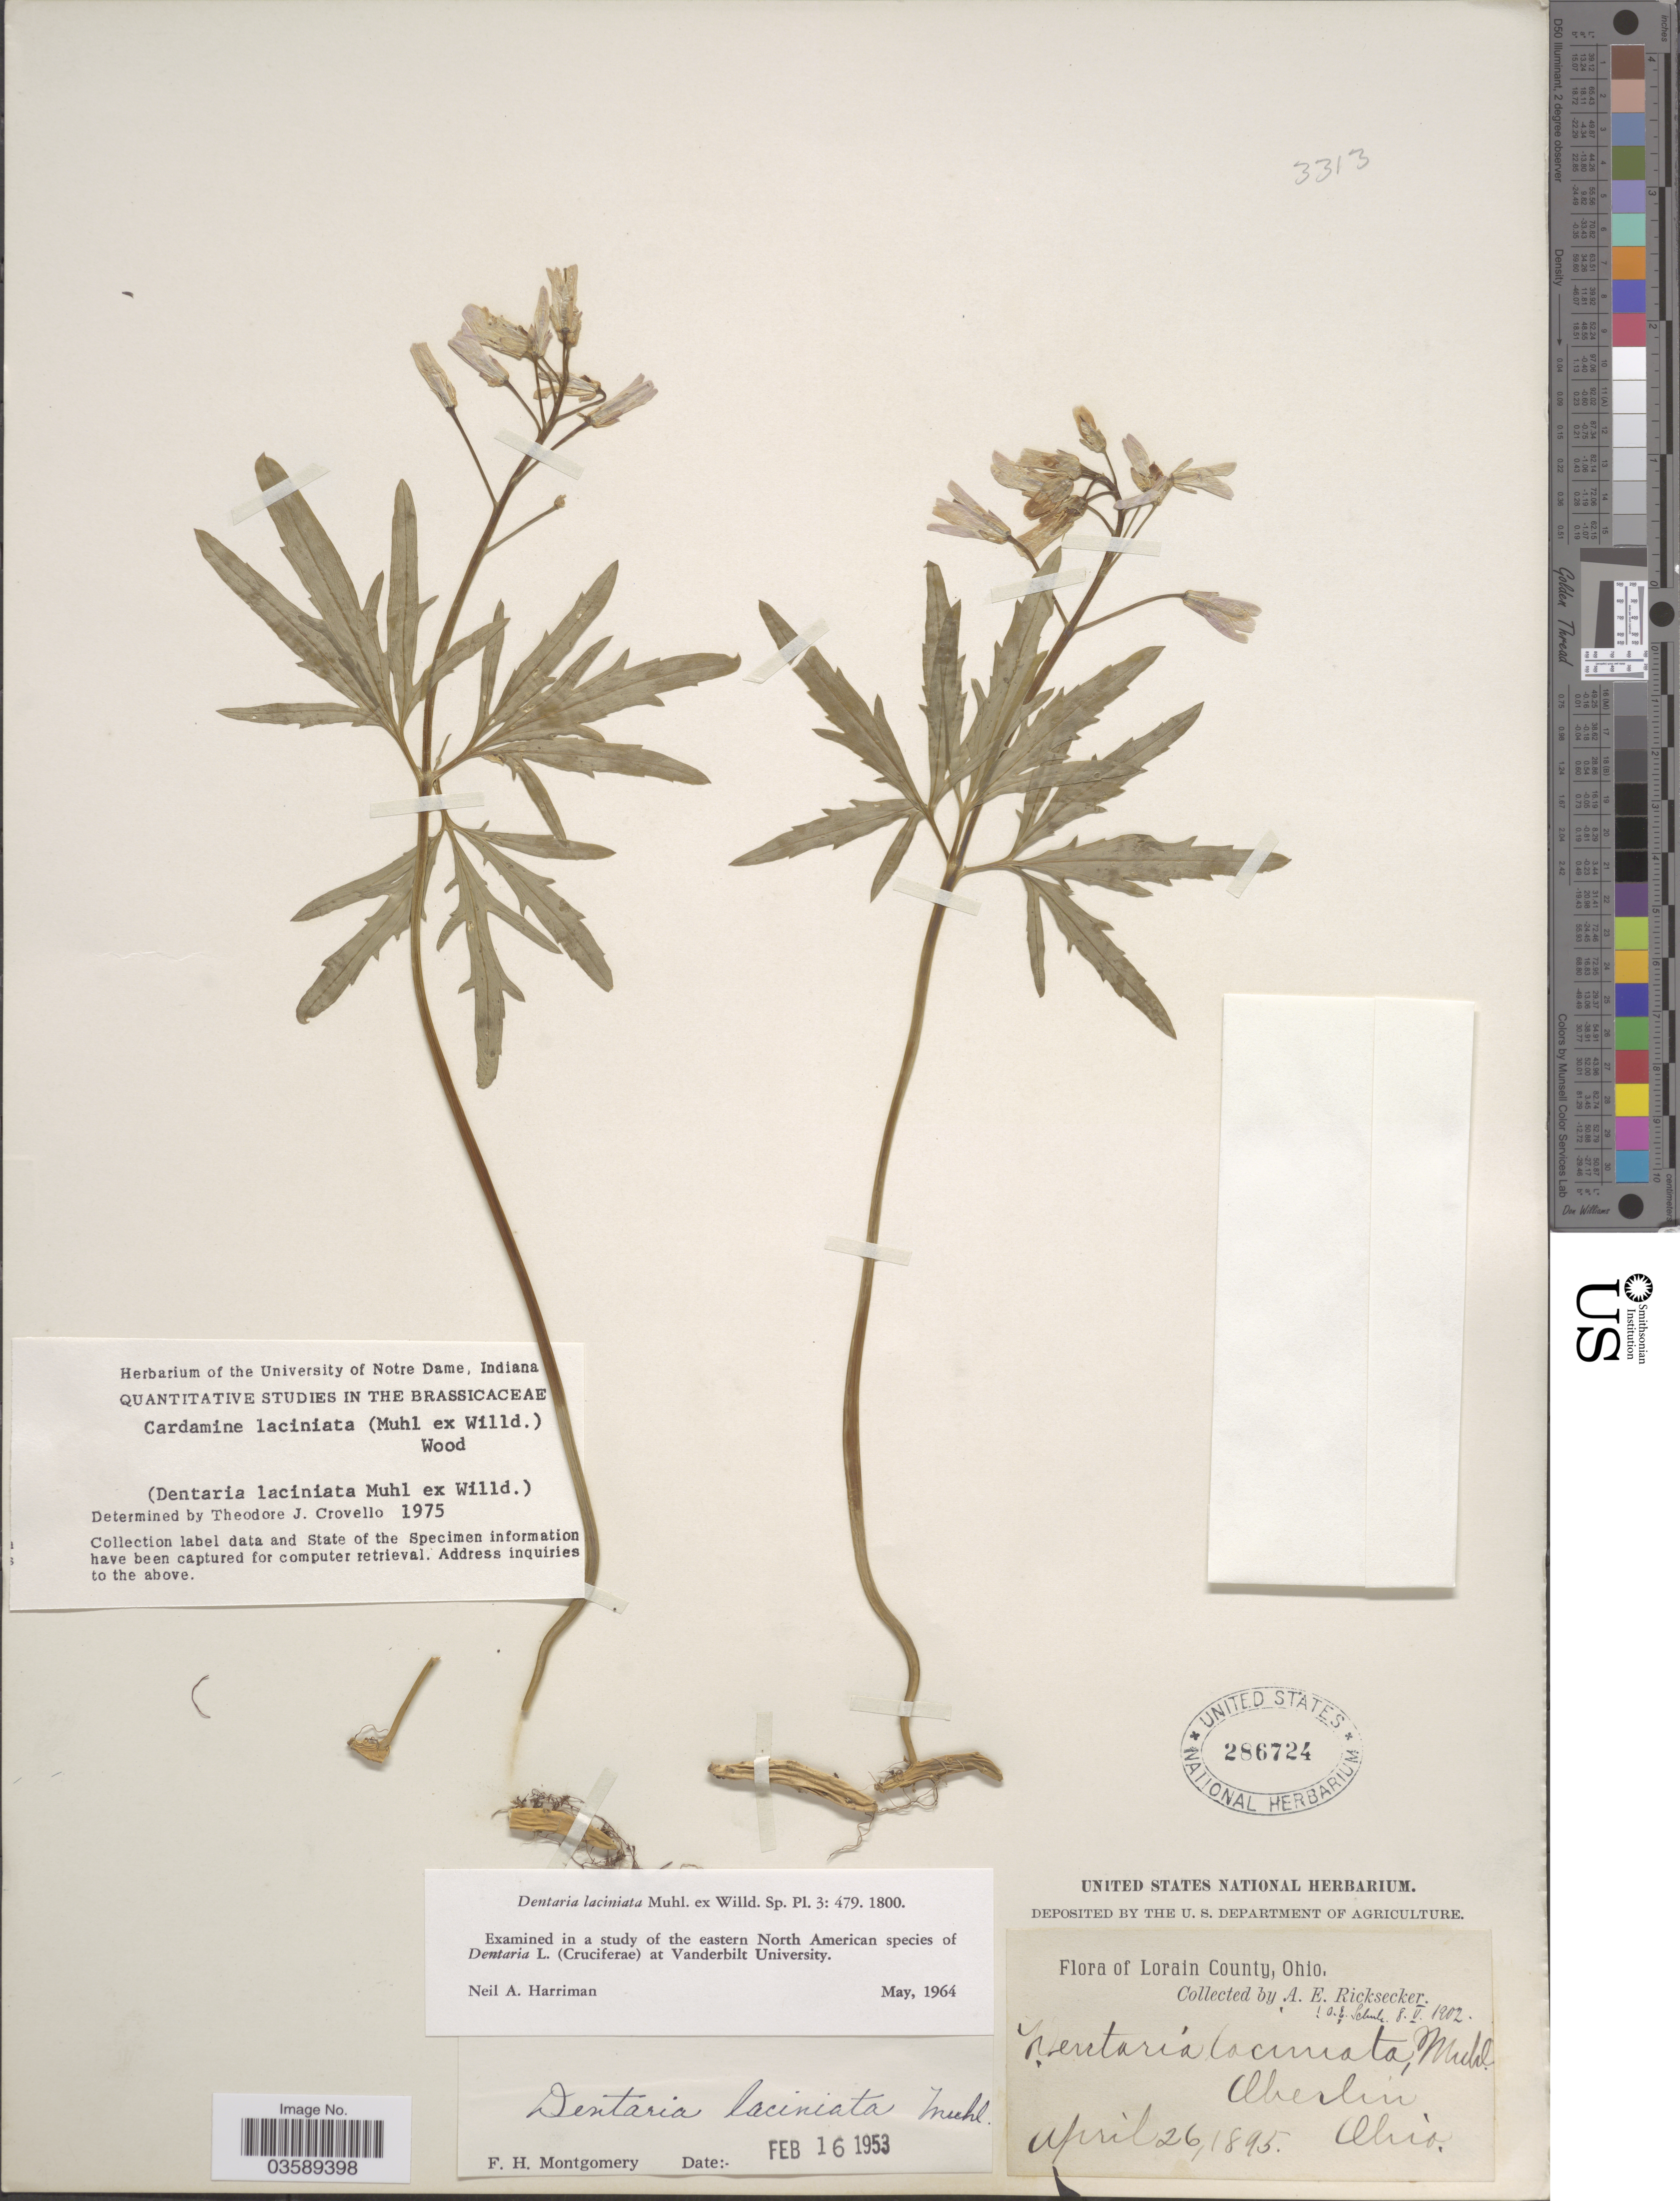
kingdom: Plantae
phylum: Tracheophyta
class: Magnoliopsida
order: Brassicales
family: Brassicaceae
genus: Cardamine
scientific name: Cardamine laciniata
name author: (Hook.) Steud.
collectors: A. E. Ricksecker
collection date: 1895-04-26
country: United States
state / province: Ohio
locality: Lorain County. Oberlin.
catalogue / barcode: US 286724